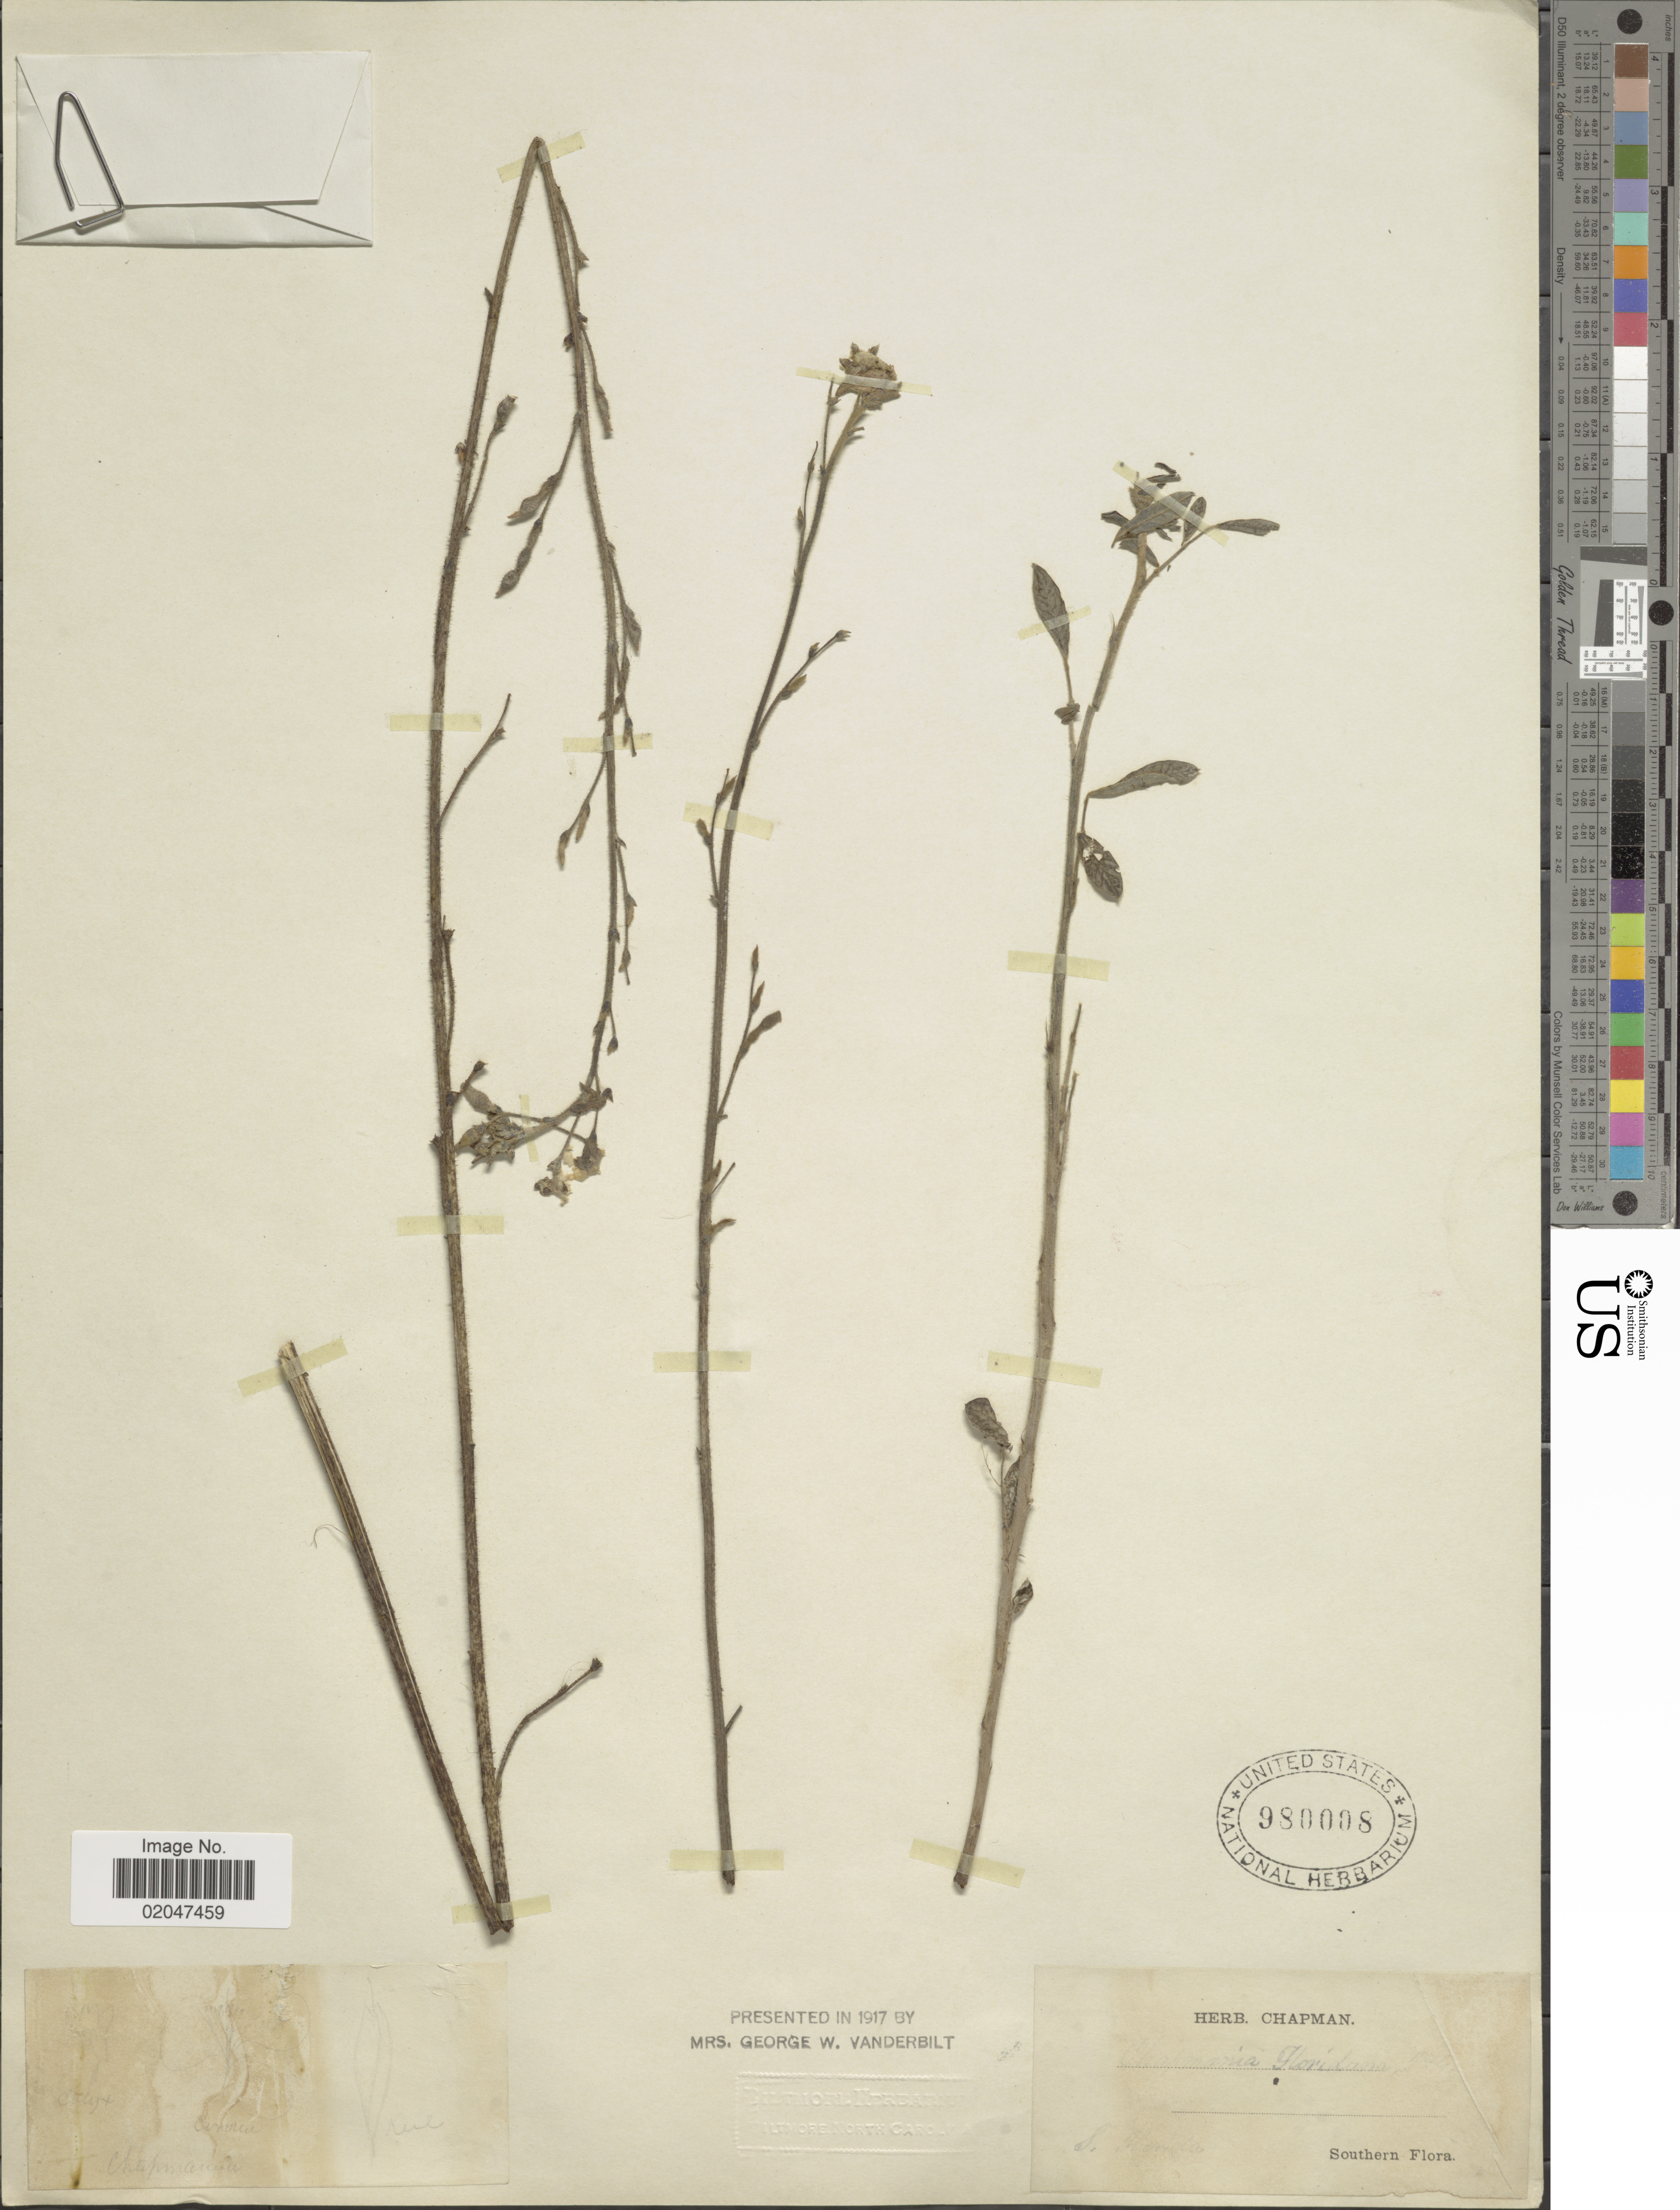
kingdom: Plantae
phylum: Tracheophyta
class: Magnoliopsida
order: Fabales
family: Fabaceae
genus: Chapmannia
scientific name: Chapmannia floridana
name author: Torr. & A. Gray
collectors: ex herb. Chapman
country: United States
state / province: Florida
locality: S. Florida. Southern.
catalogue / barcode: US 980008